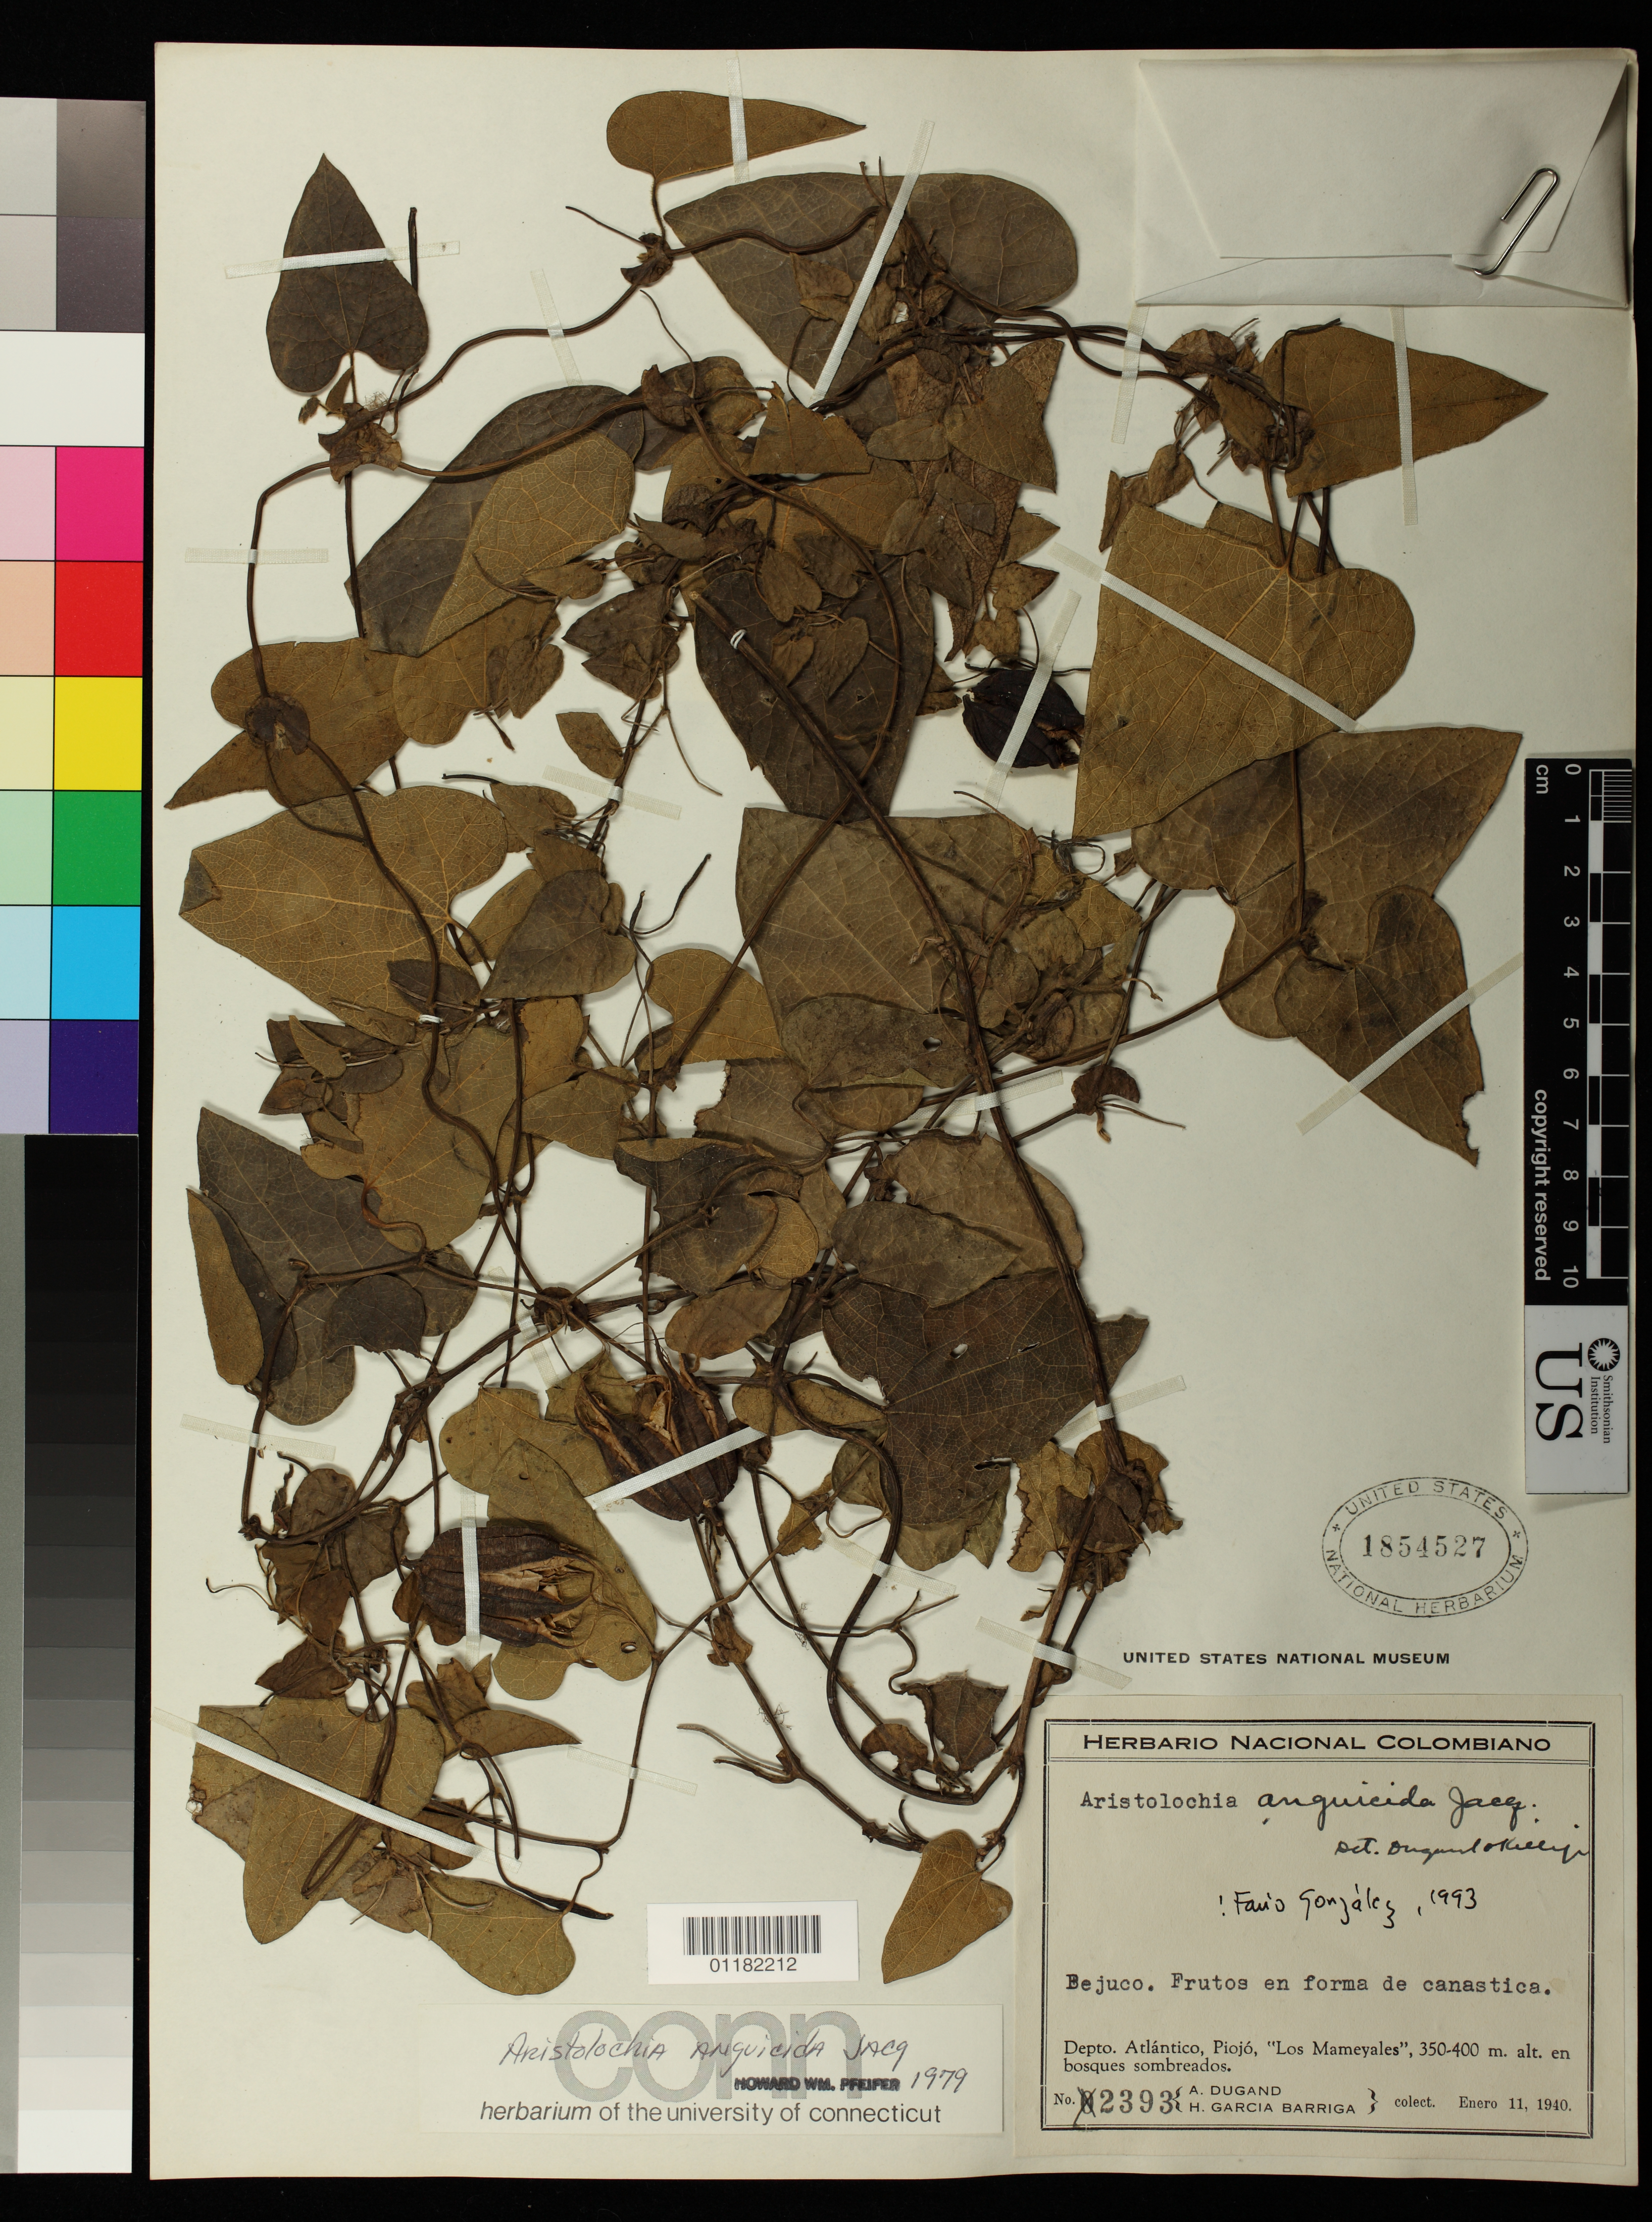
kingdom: Plantae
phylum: Tracheophyta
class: Magnoliopsida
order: Piperales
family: Aristolochiaceae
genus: Aristolochia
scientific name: Aristolochia anguicida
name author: Jacq.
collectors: A. Dugand G. & H. García Barriga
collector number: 2393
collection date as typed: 11 Jan 1940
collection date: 1940-01-11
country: Colombia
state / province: Atlántico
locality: Piojó, "Los Mameyales"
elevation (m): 350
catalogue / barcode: US 1854527